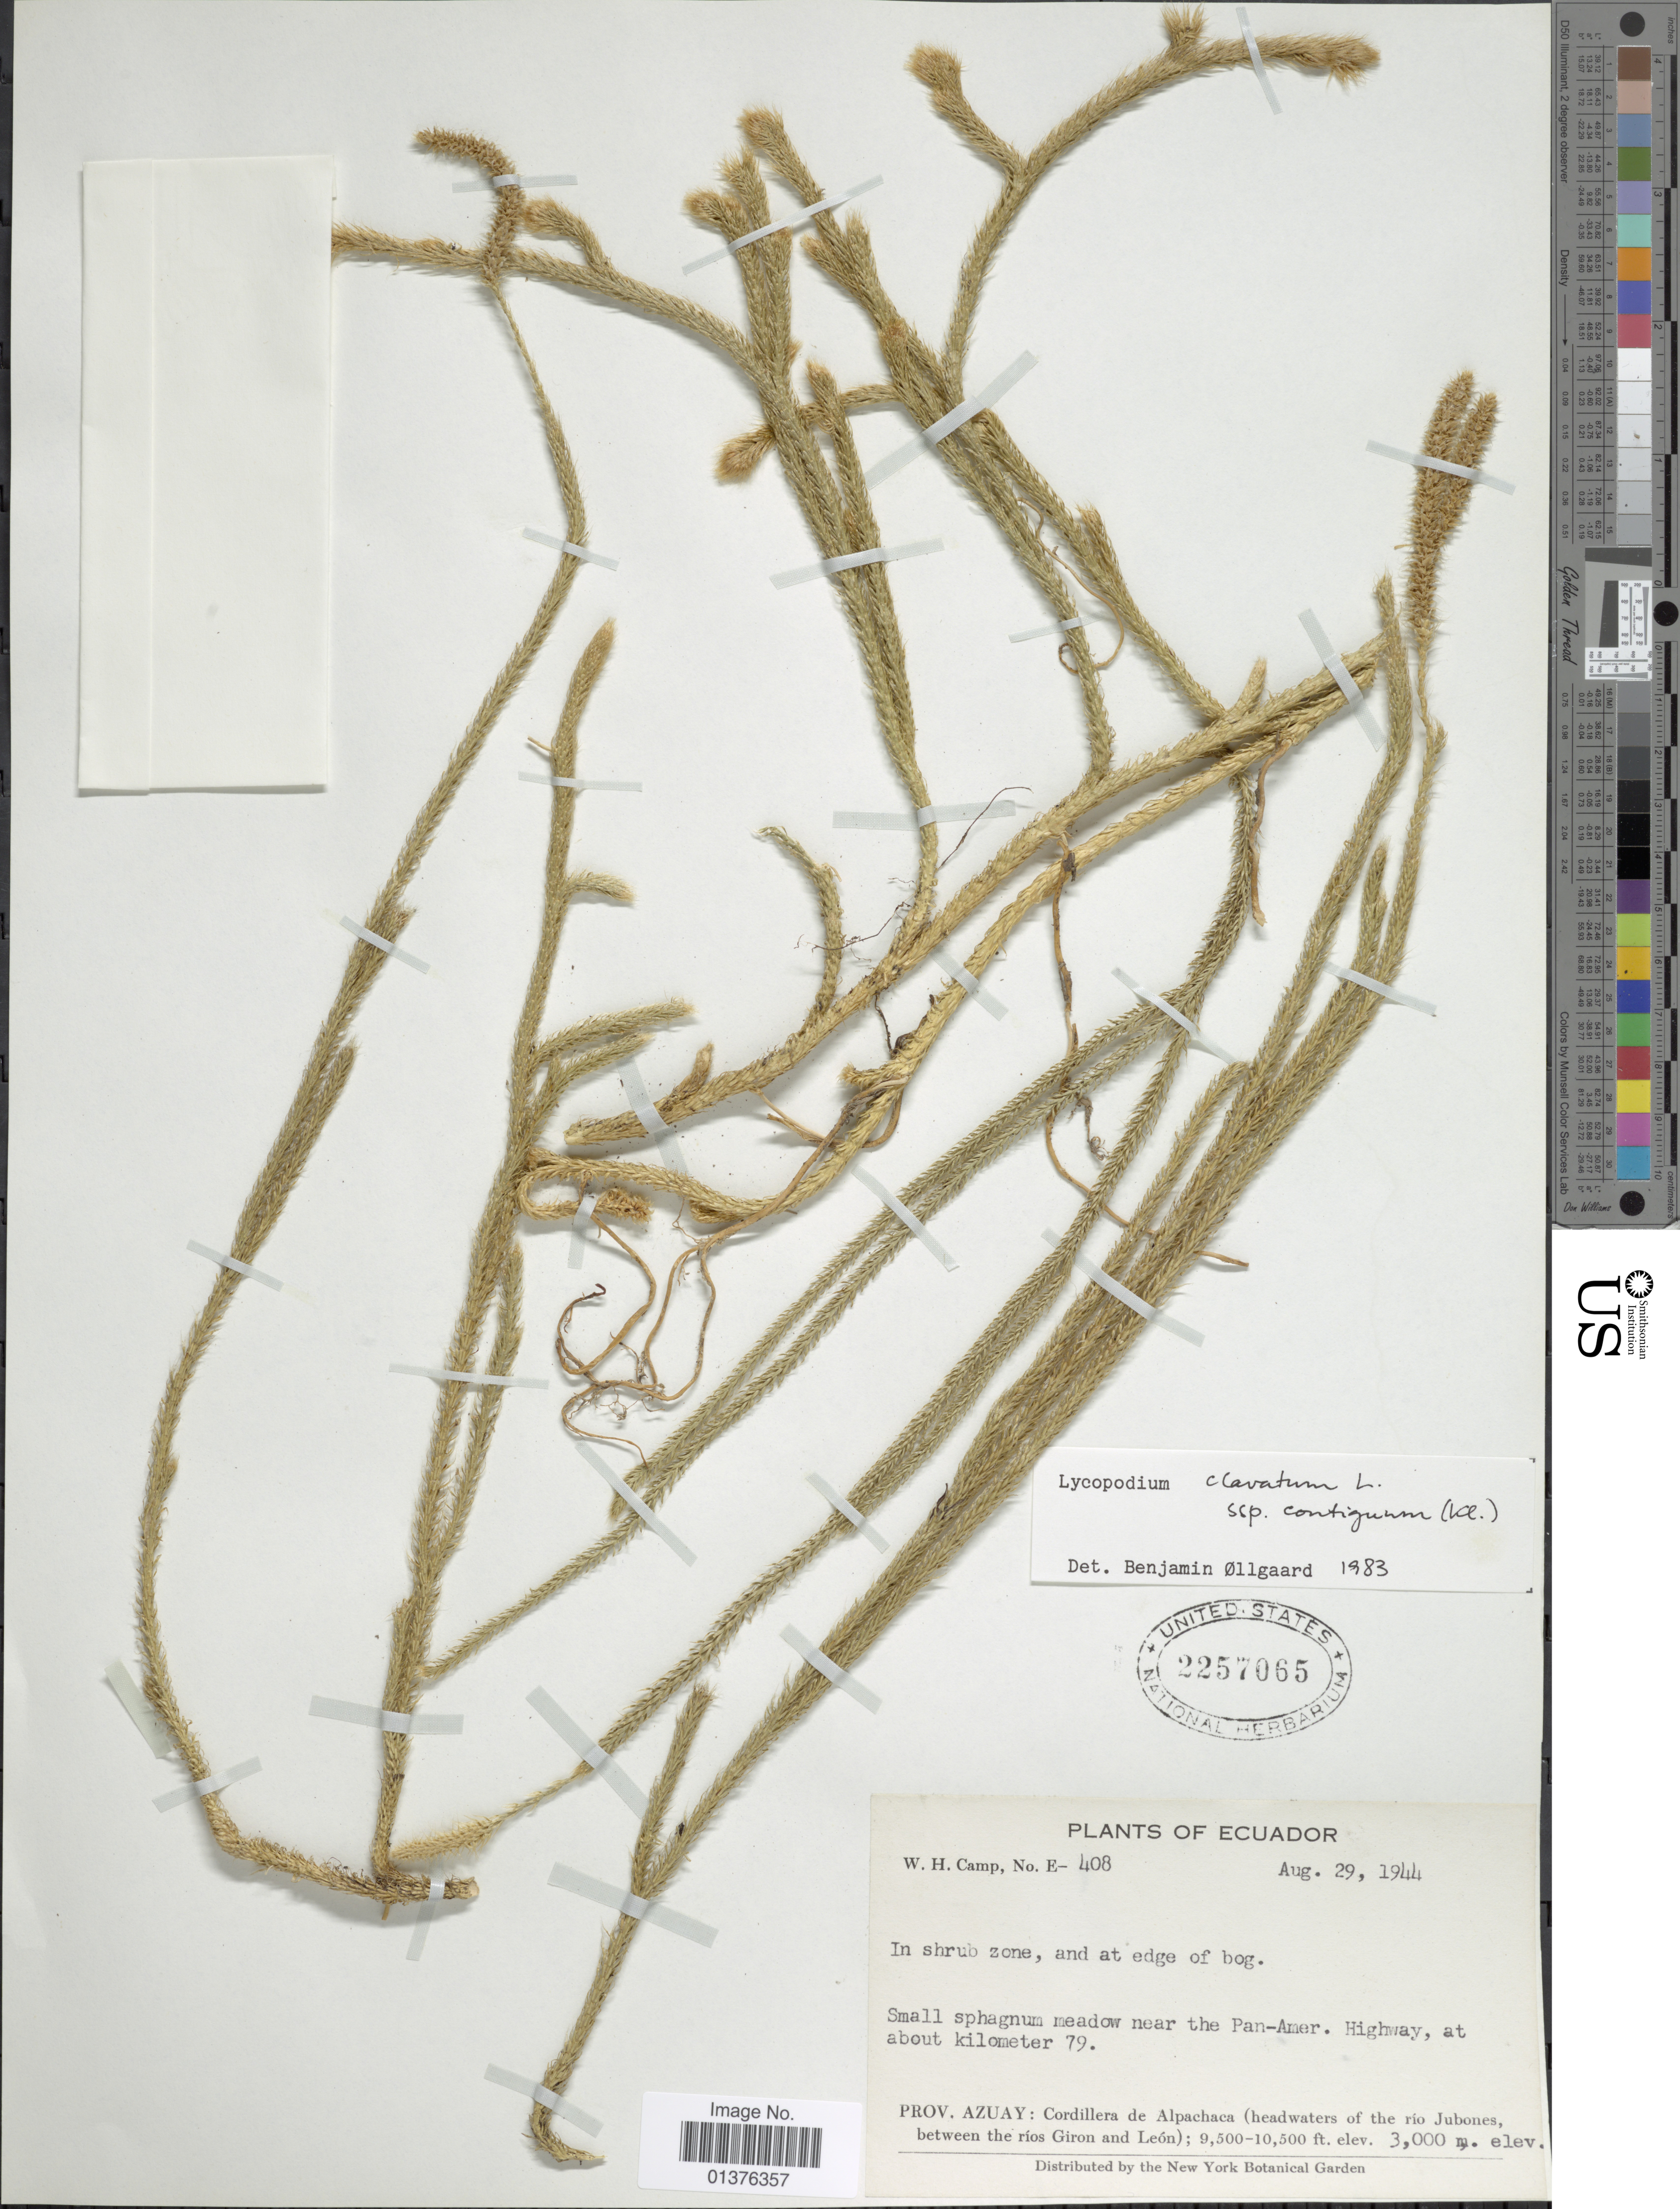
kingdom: Plantae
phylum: Tracheophyta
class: Lycopodiopsida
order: Lycopodiales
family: Lycopodiaceae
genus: Lycopodium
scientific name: Lycopodium clavatum subsp. contiguum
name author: (Klotzsch) B. Øllg.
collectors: W. H. Camp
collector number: E-408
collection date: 1944-08-29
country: Ecuador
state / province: Azuay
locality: Small sphagnum meadow near the Pan-Amer, highway, at about kilometer 79, Cordillera de Alpachaca(headwaters of the rio Jubones, between the rios Giron and León)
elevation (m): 2896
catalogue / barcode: US 2257065